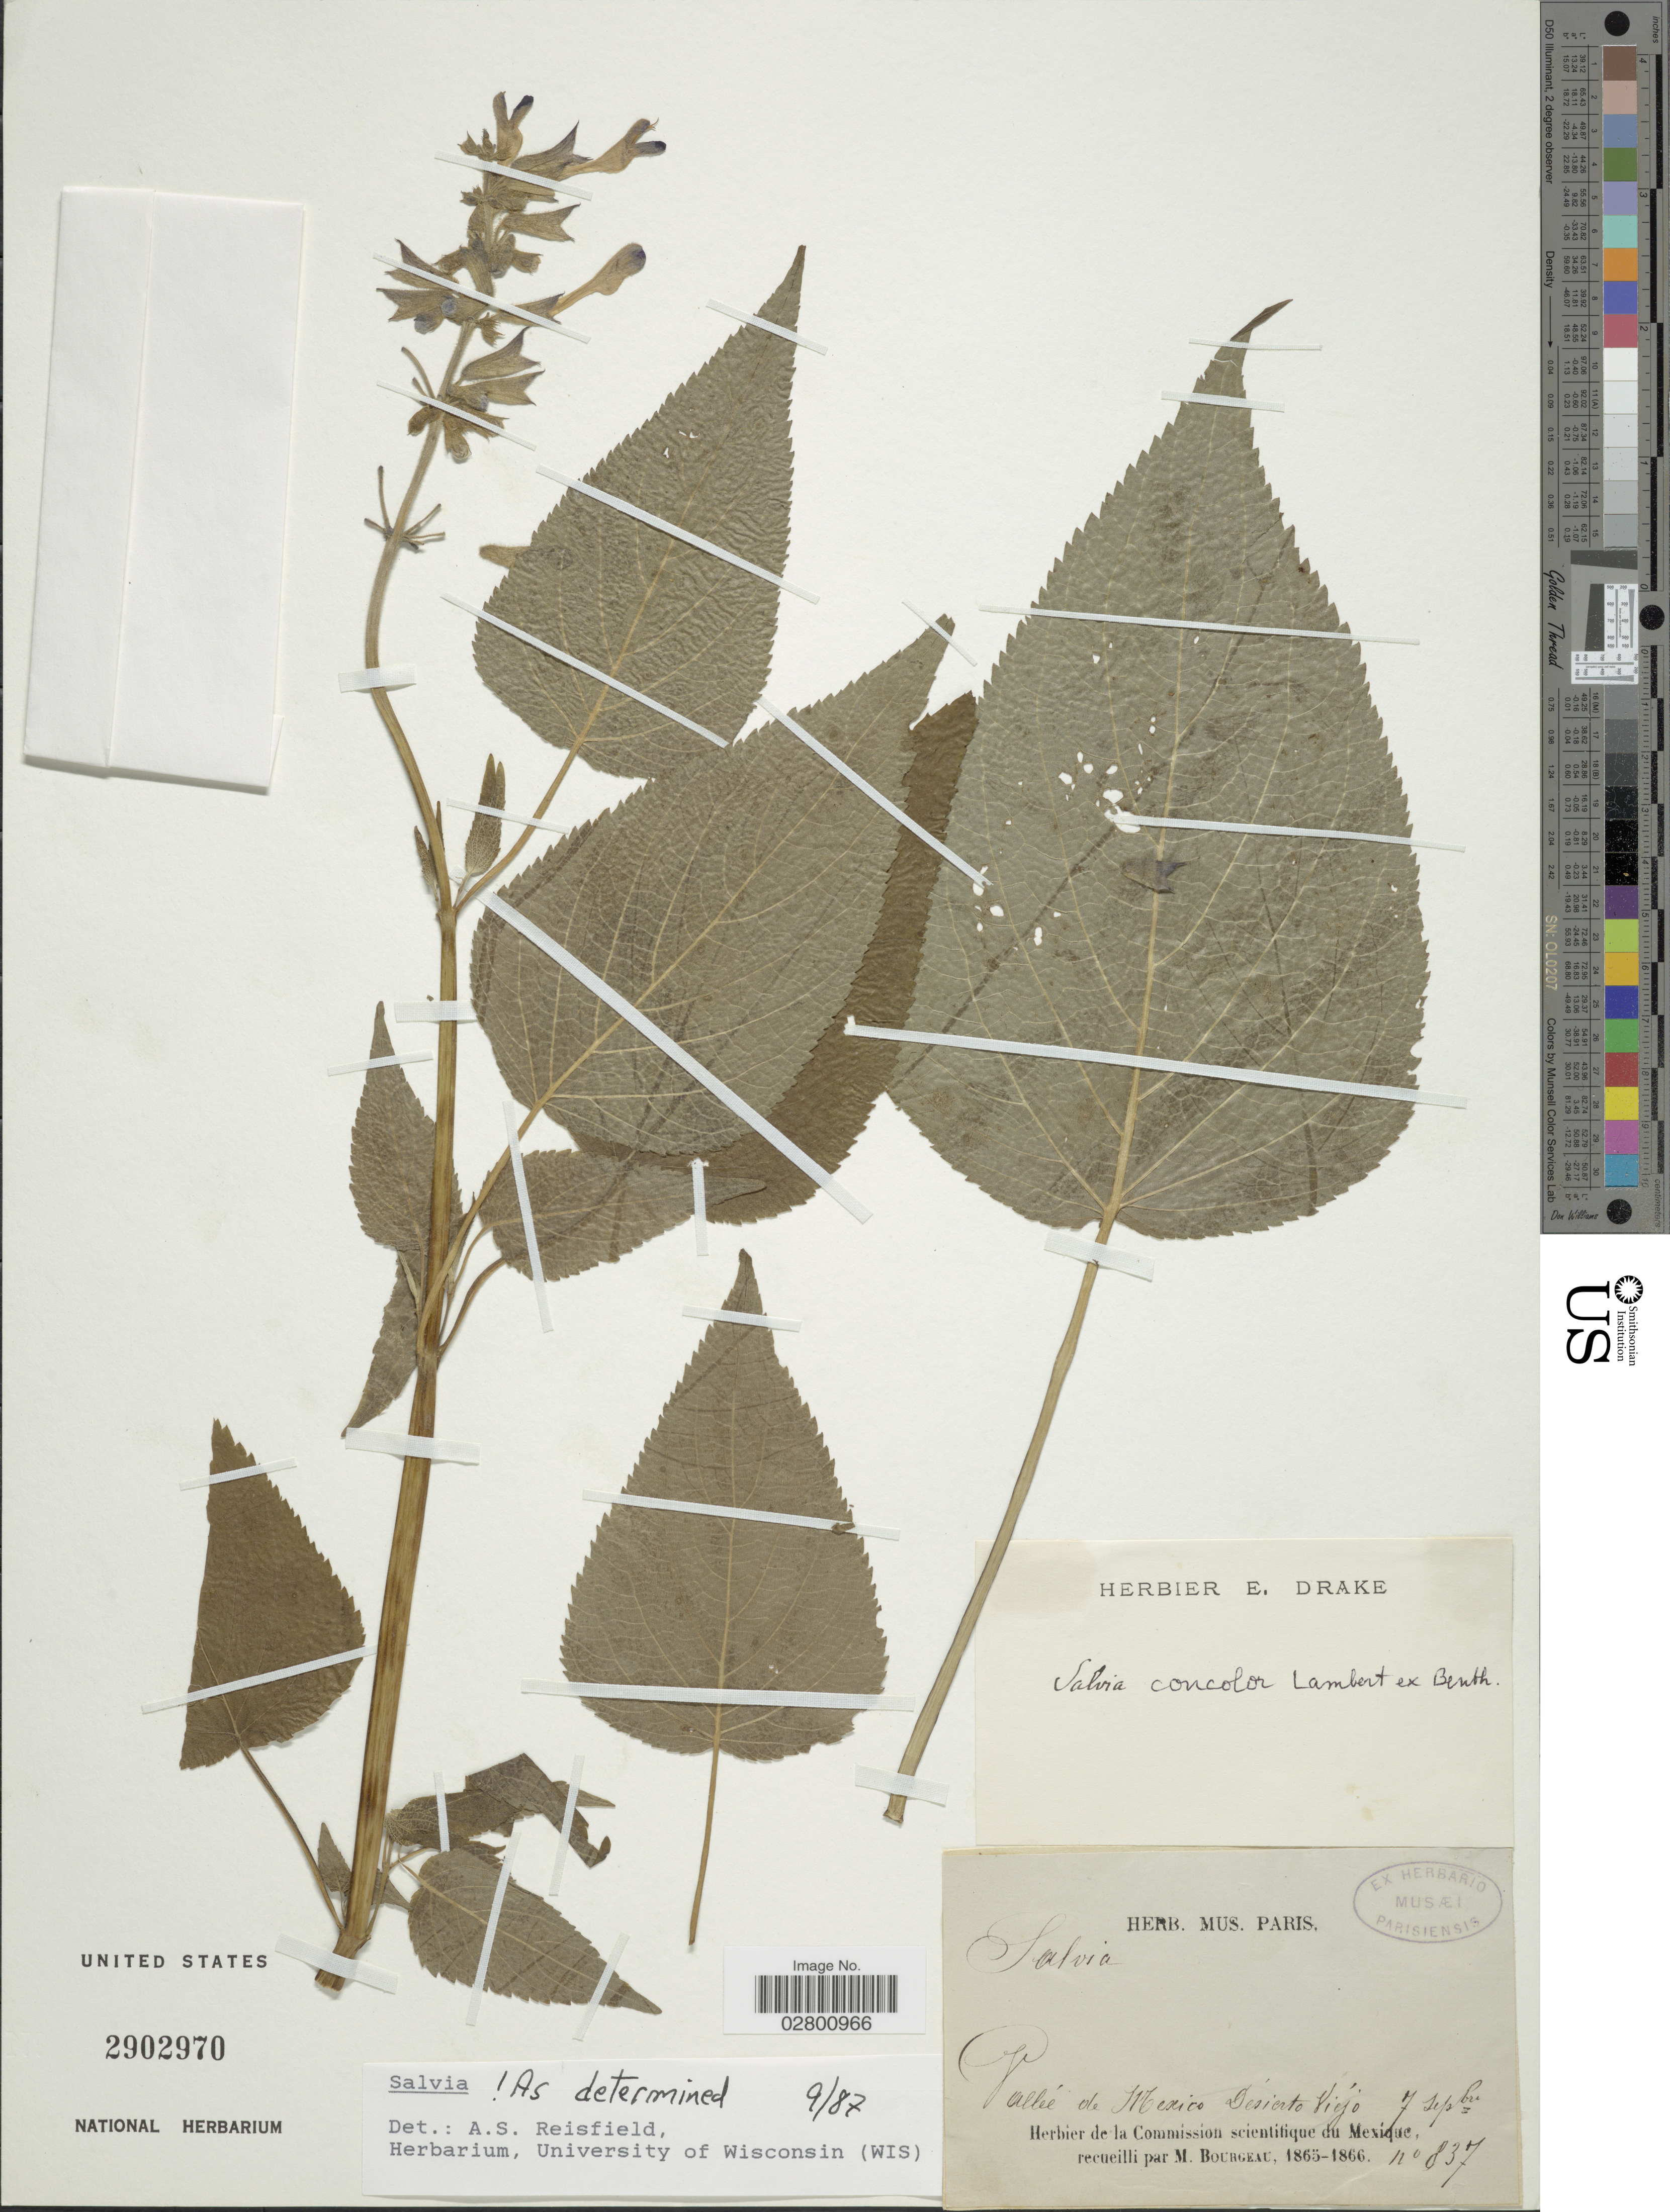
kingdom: Plantae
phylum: Tracheophyta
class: Magnoliopsida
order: Lamiales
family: Lamiaceae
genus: Salvia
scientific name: Salvia concolor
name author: Lamb. ex Benth.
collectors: M. Bourgeau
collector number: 837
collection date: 1865-09-07/1866-09-07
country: Mexico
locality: Valleé de Mexico. Desierto Viejo.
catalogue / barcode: US 2902970